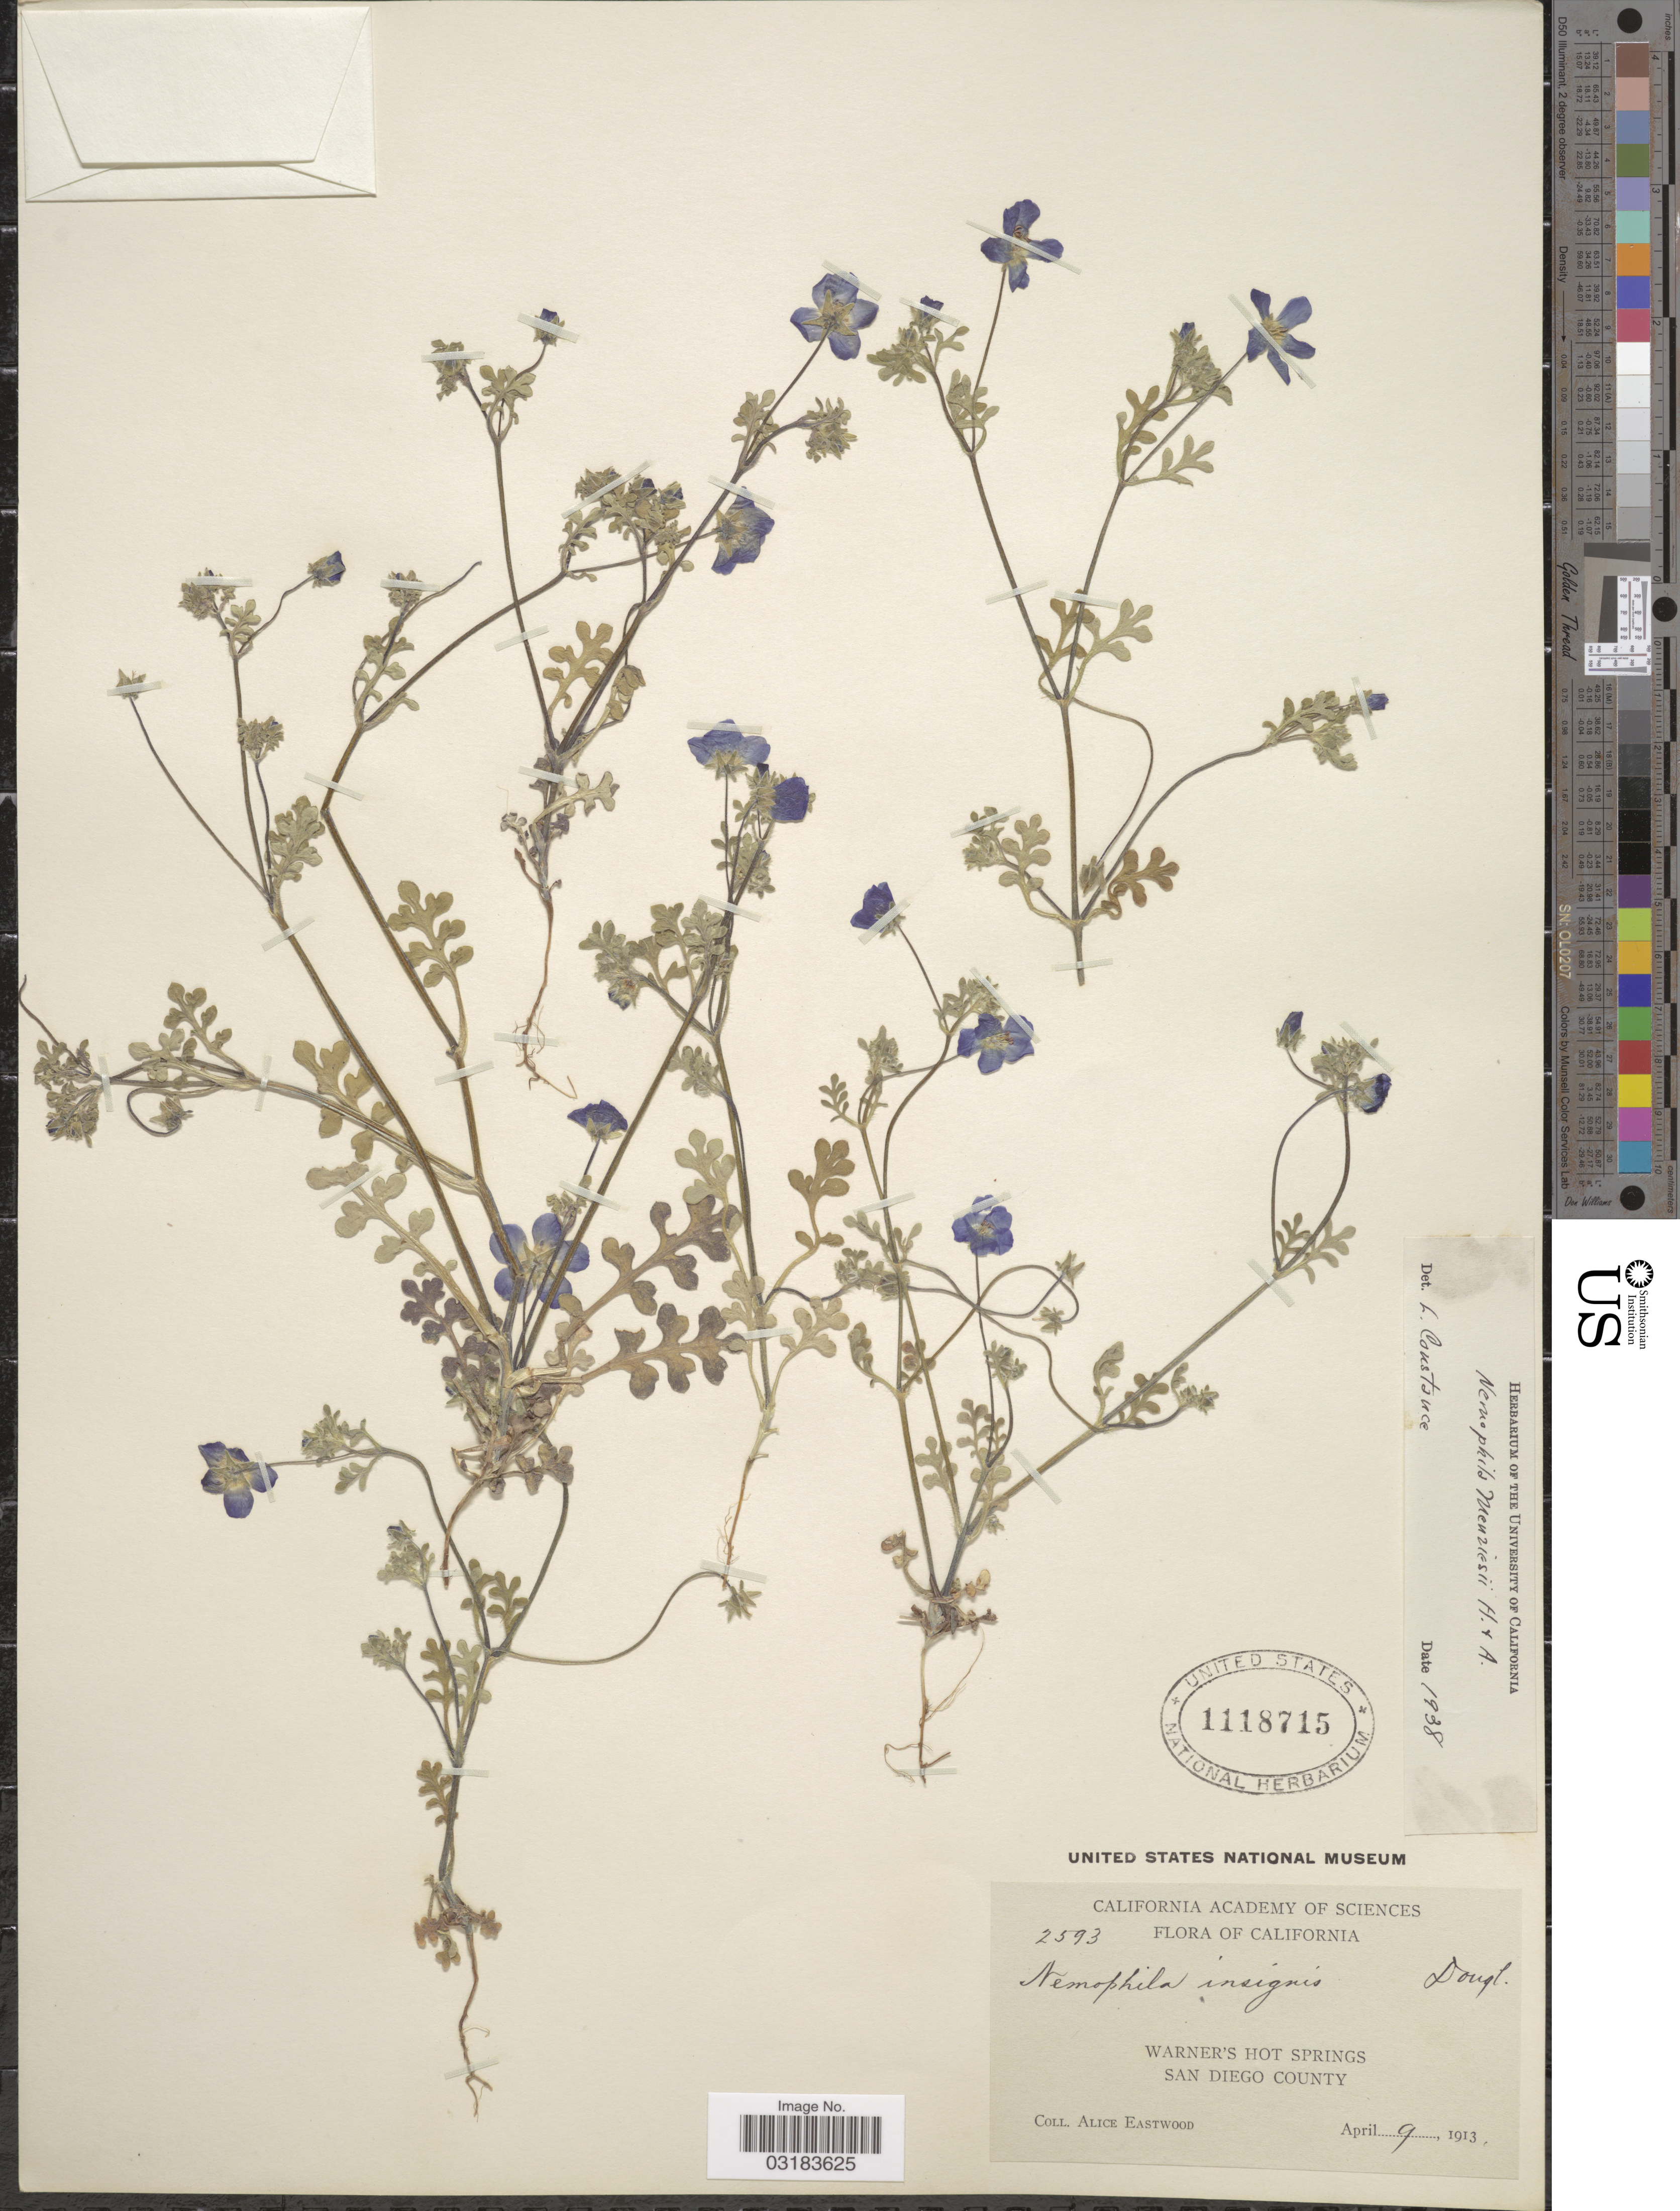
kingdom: Plantae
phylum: Tracheophyta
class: Magnoliopsida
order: Boraginales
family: Hydrophyllaceae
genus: Nemophila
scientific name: Nemophila menziesii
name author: Hook. & Arn.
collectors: A. Eastwood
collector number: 2593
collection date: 1913-04-09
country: United States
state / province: California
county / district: San Diego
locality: Warner's Hot Springs, San Diego County.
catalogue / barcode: US 1118715